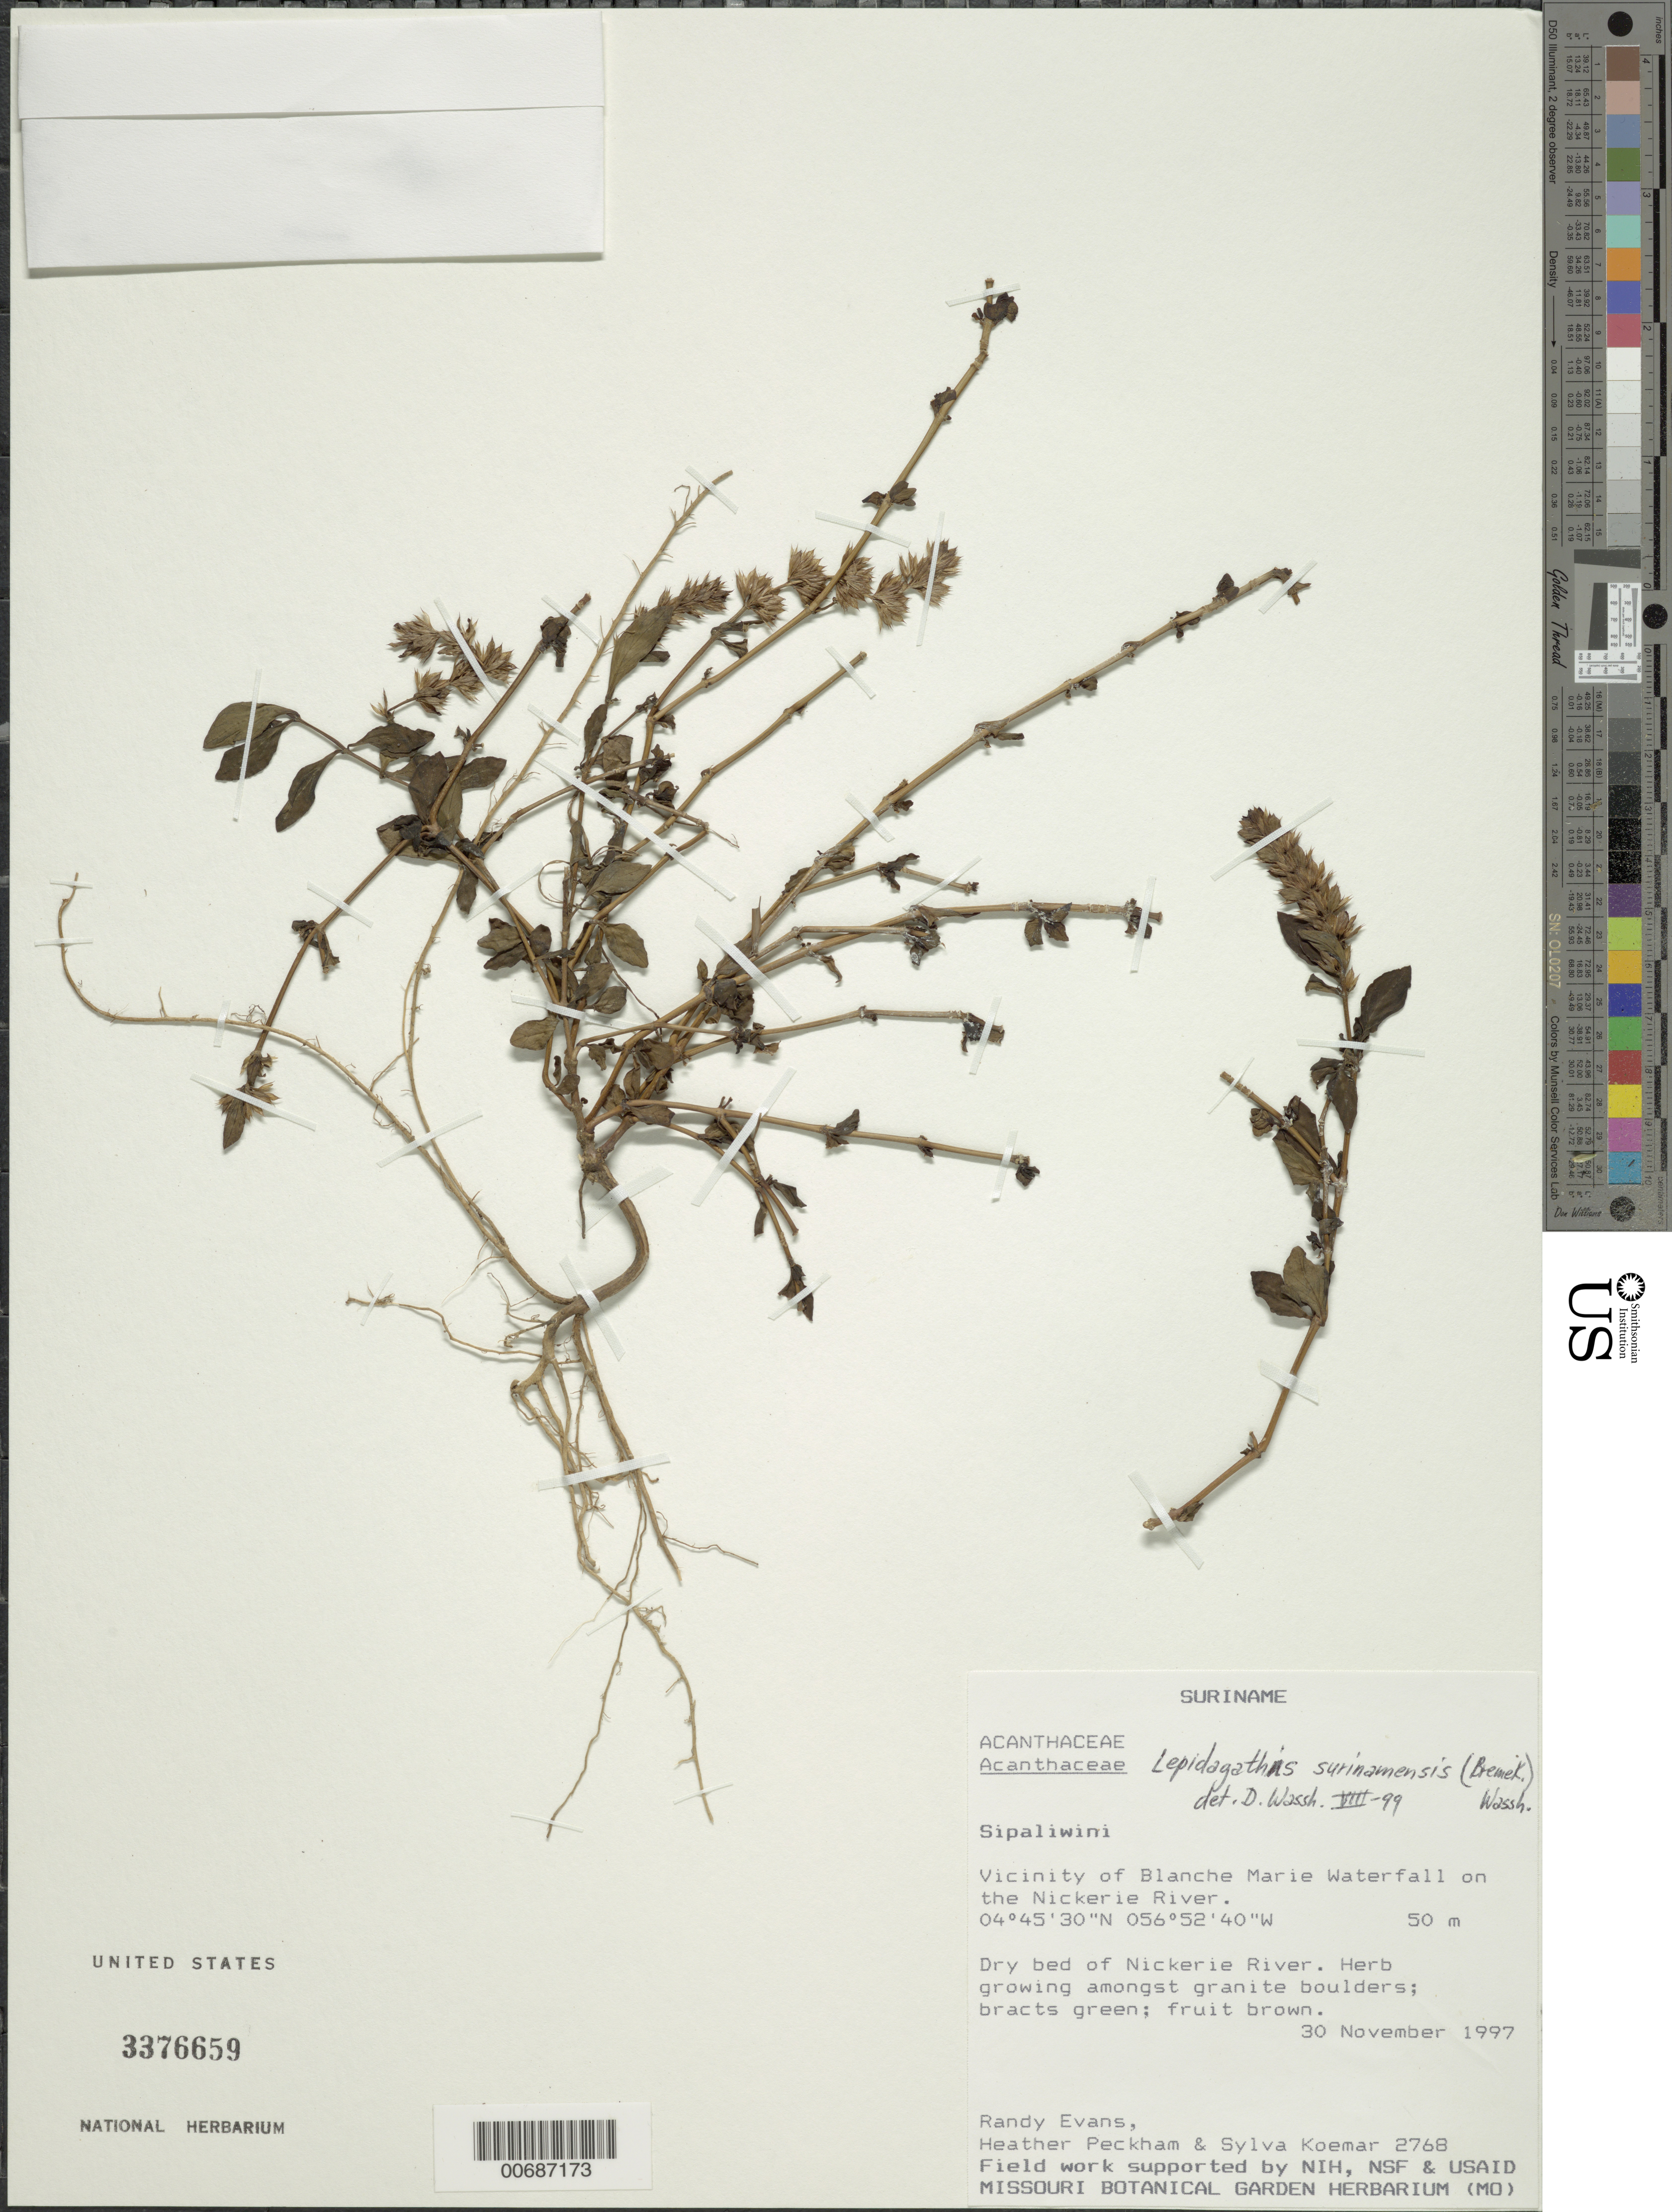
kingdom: Plantae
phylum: Tracheophyta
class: Magnoliopsida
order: Lamiales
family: Acanthaceae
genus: Lepidagathis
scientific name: Lepidagathis surinamensis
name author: (Bremek.) Wassh.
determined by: Wasshausen, Dieter C., (BOT), Smithsonian Institution - National Museum of Natural History (UNITED STATES)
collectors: R. Evans, H. Peckham & S. Koemar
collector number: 2768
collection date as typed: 30-Nov-97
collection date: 1997-11-30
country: Suriname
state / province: Sipaliwini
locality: Blanche Marie Waterfall, vic., on Nickerie R.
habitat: Dry bed of Nickerie River. Growing amongst granite boulders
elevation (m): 50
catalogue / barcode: US 3376659